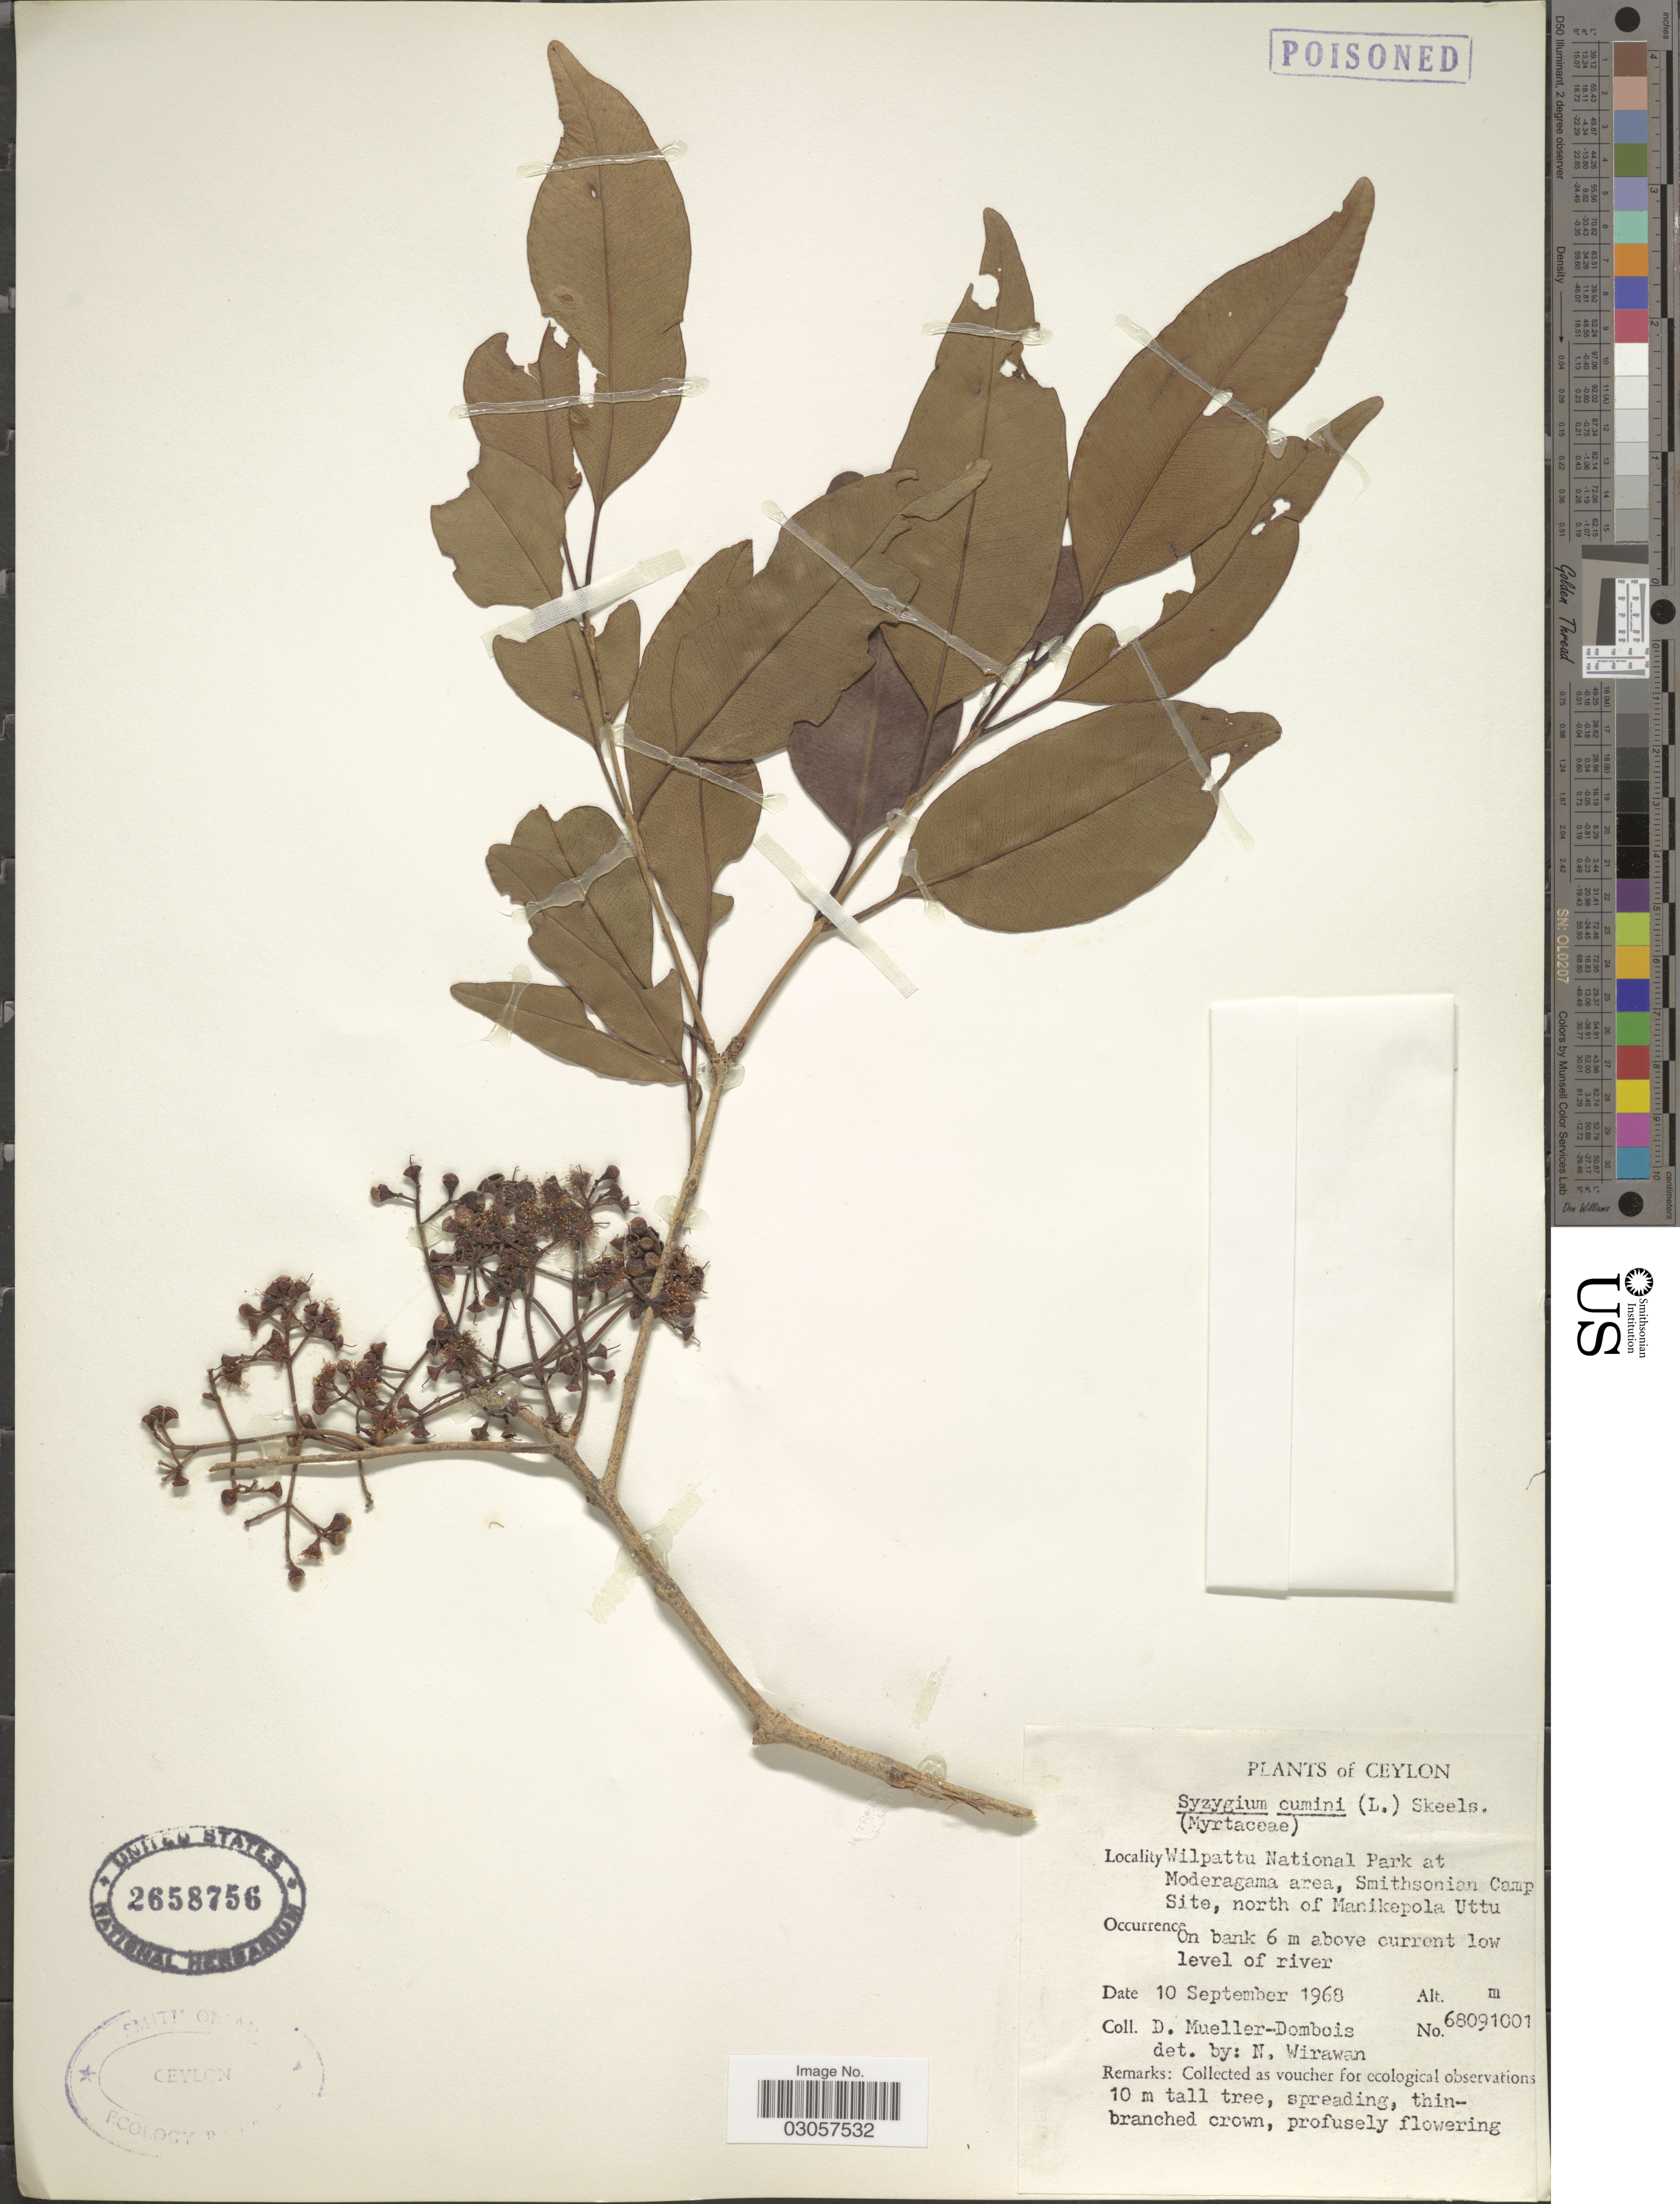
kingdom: Plantae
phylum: Tracheophyta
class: Magnoliopsida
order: Myrtales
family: Myrtaceae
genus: Syzygium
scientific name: Syzygium cumini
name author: (L.) Skeels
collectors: D. Mueller-Dombois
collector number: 68091001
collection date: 1968-09-10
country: Sri Lanka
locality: Ceylon, Wilpattu National Park at Moderagama area, Smithsonian Camp Site, north of Manikepola Uttu, On bank 6 m above current low level of river.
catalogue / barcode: US 2658756